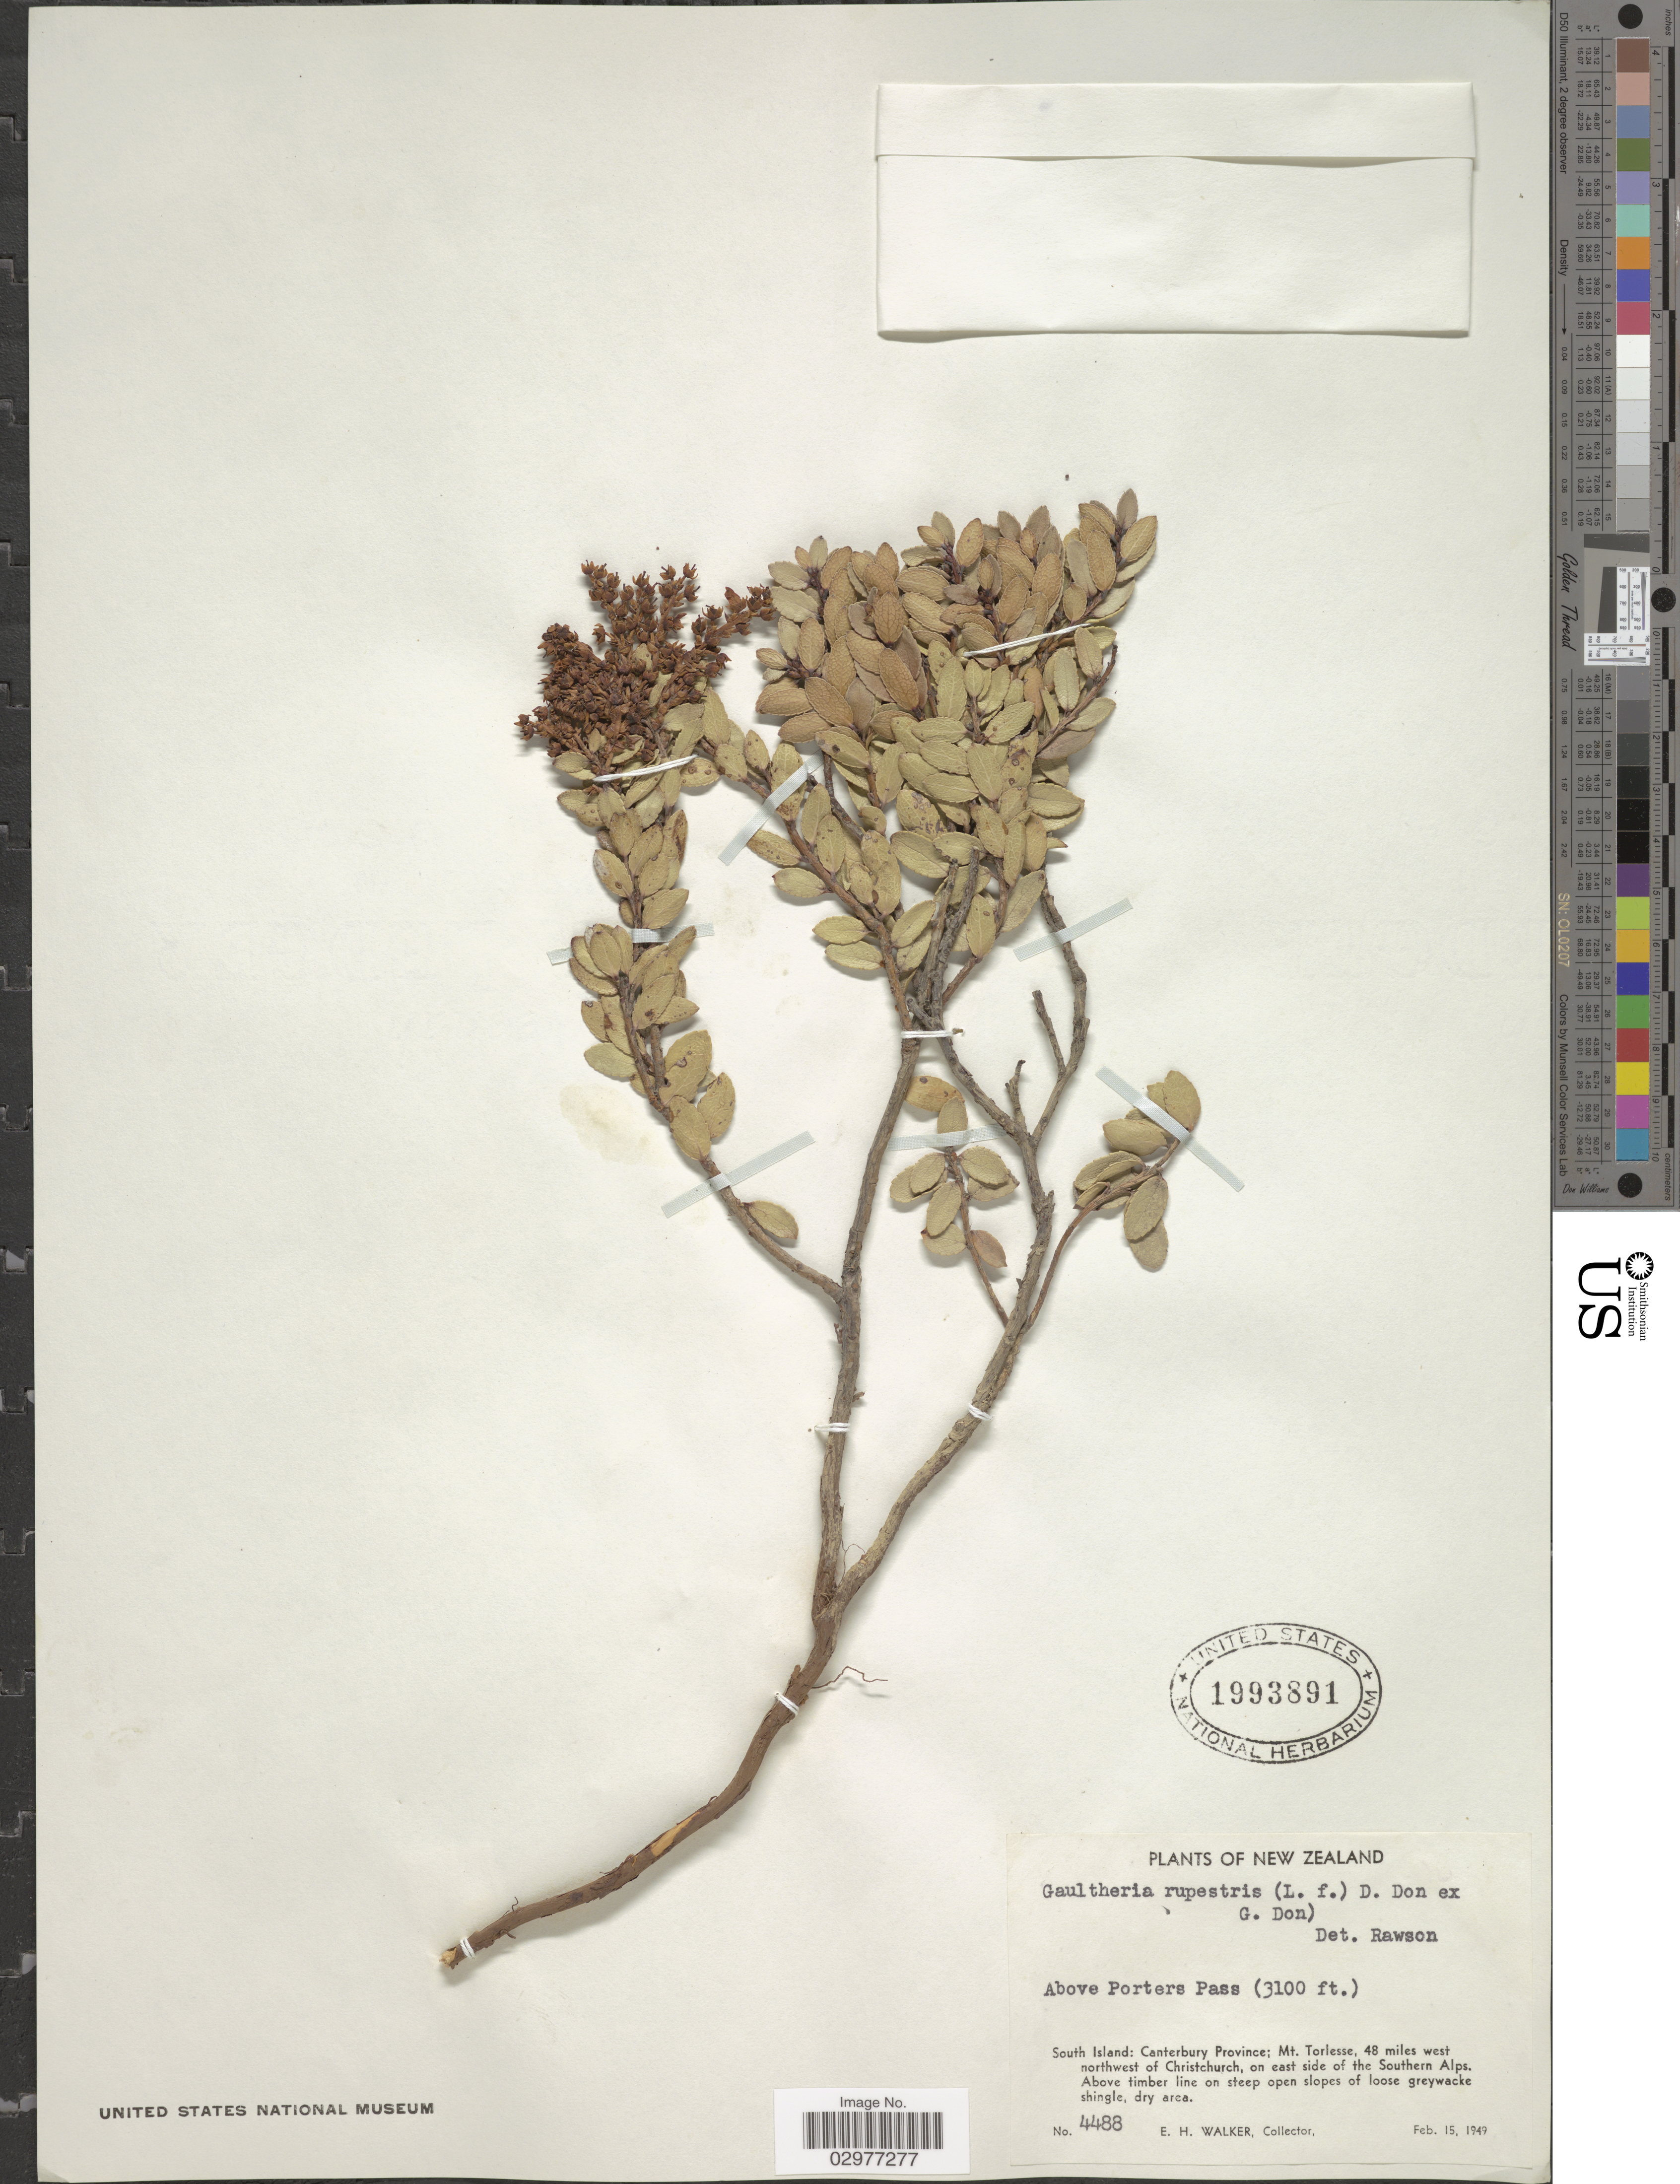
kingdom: Plantae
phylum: Tracheophyta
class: Magnoliopsida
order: Ericales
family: Ericaceae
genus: Gaultheria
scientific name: Gaultheria rupestris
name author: (L. f.) R. Br.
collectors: E. H. Walker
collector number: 4488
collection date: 1949-02-15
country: New Zealand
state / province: Canterbury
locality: Above Porters Pass. South Island: Mt. Torlesse, 48 miles west of northwest of Christchurch, on east side of the Southern Alps. Above timber line on steep open slopes of loose greywacke shingle, dry area.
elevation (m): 945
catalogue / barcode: US 1993891